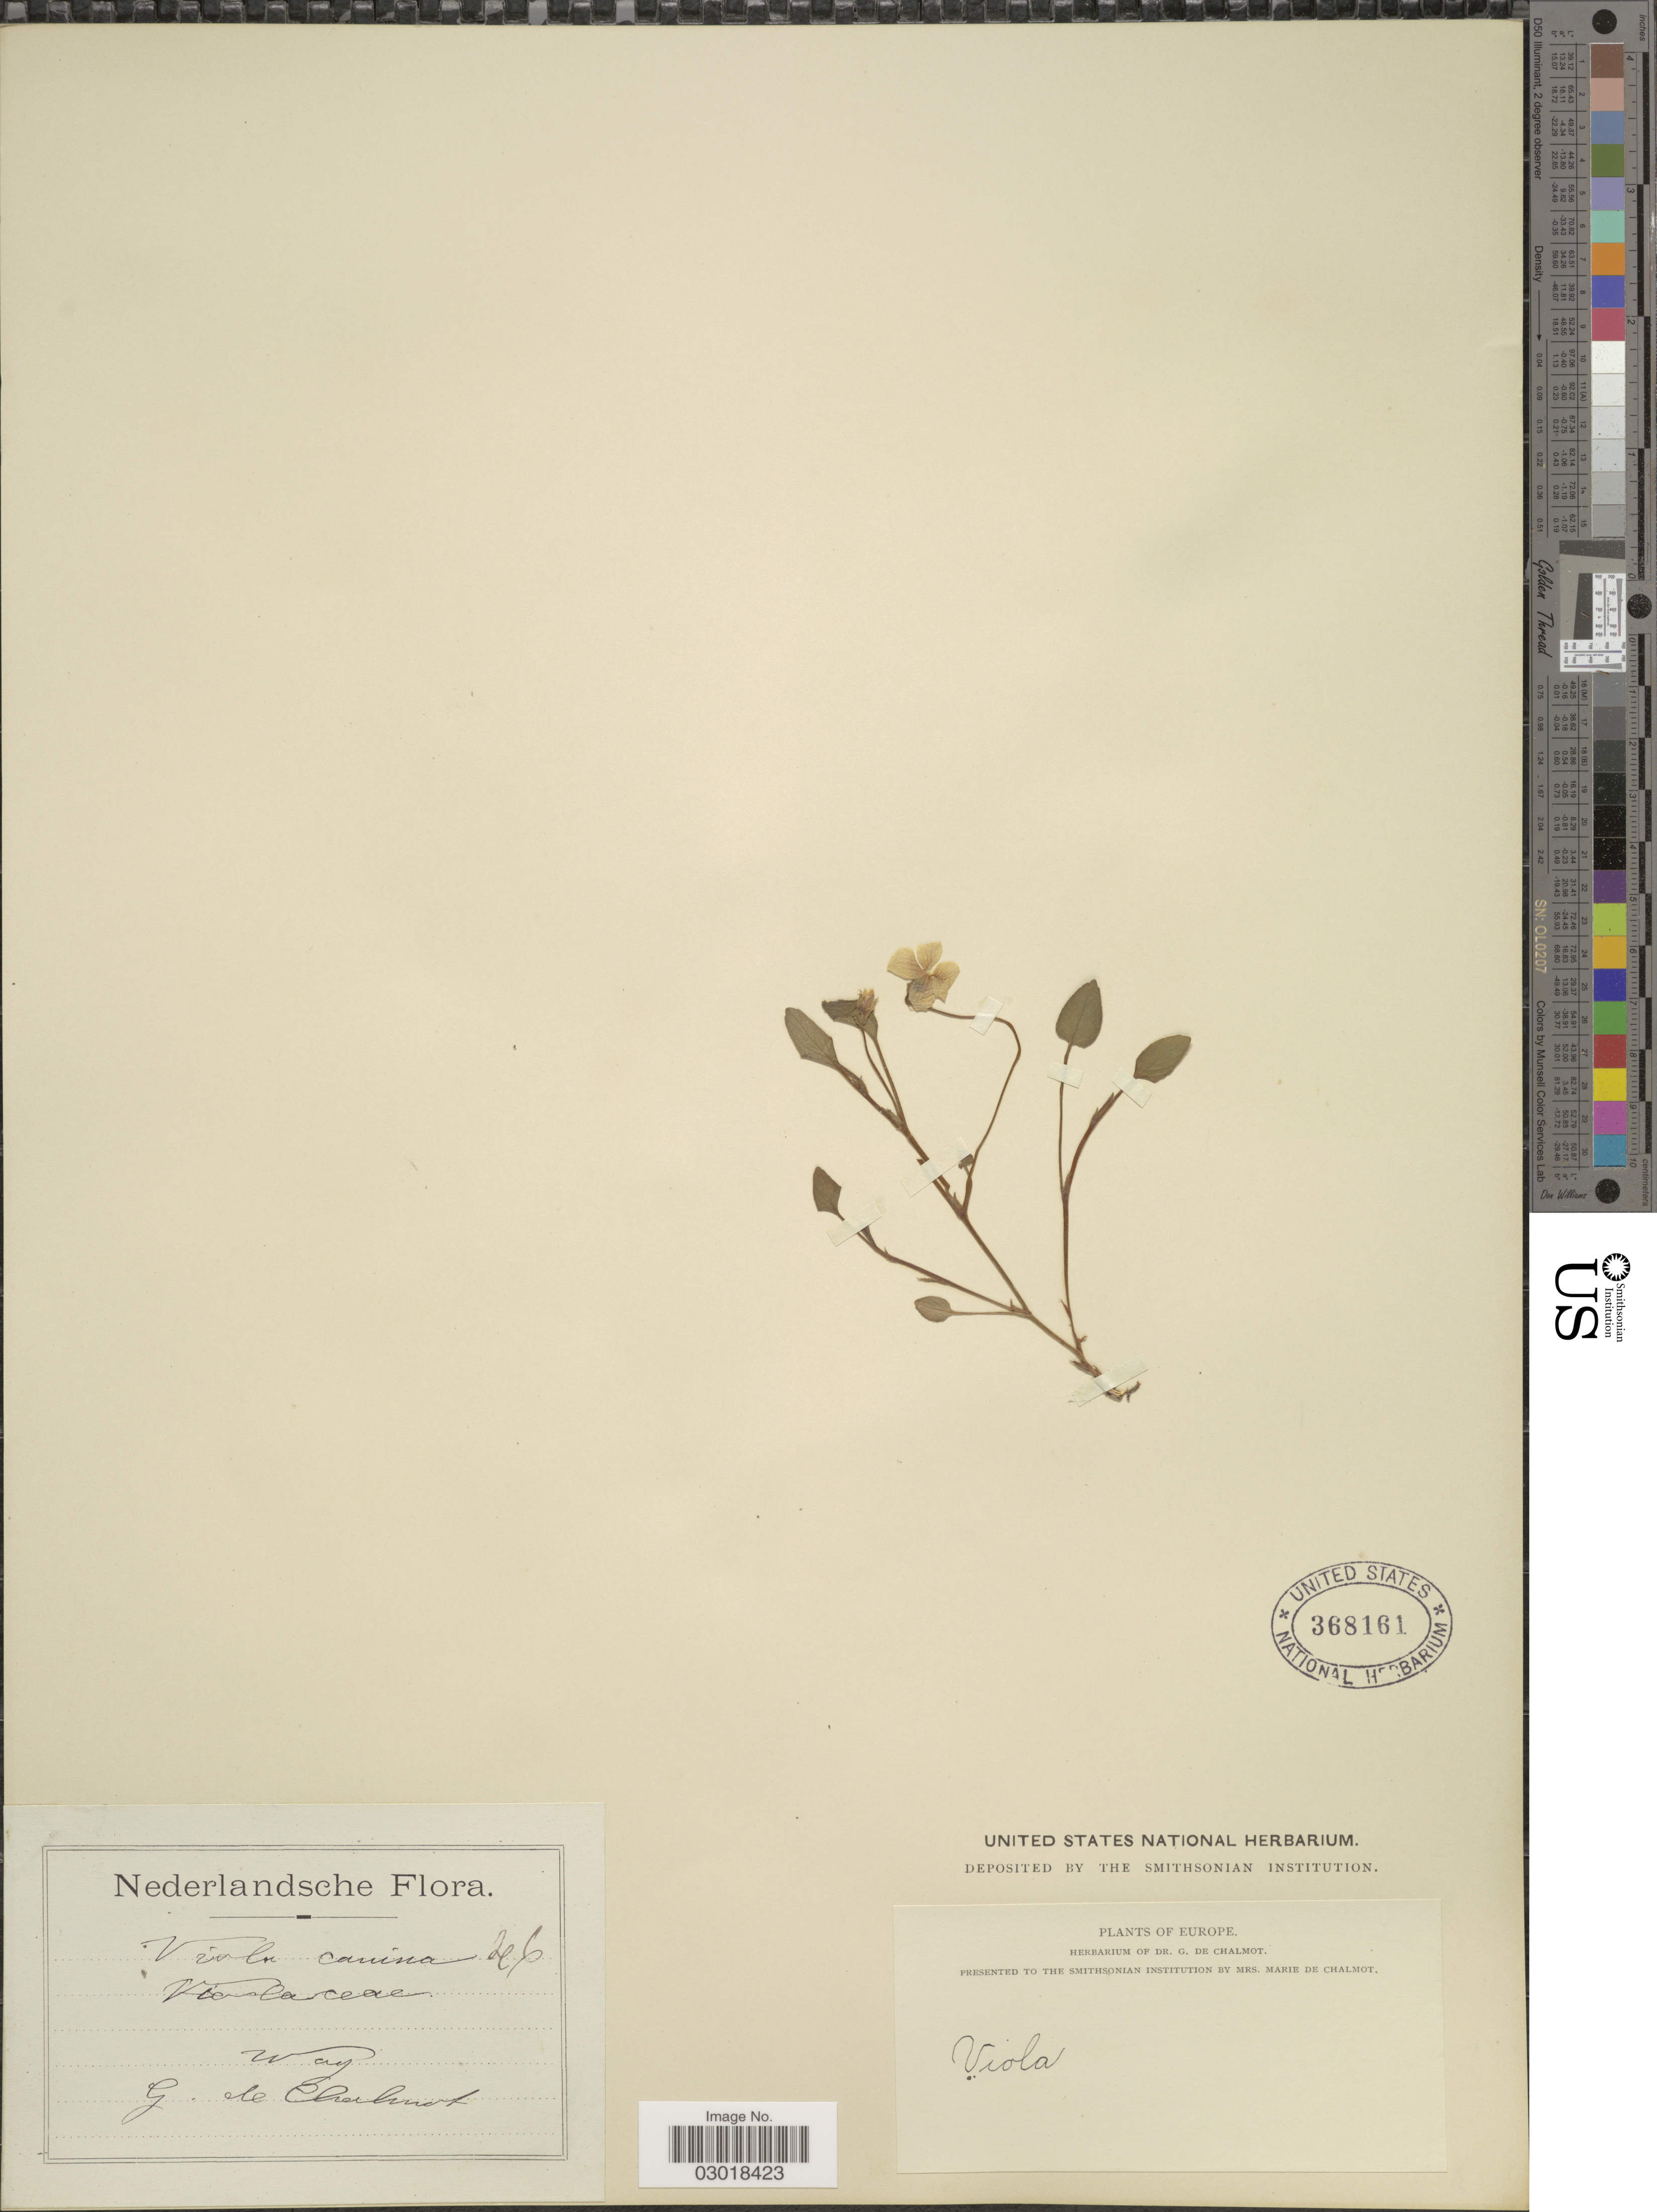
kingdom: Plantae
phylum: Tracheophyta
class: Magnoliopsida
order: Malpighiales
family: Violaceae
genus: Viola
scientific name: Viola canina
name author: L.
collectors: G. de Chalmot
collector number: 46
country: Netherlands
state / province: Gelderland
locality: Wag.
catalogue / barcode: US 368161